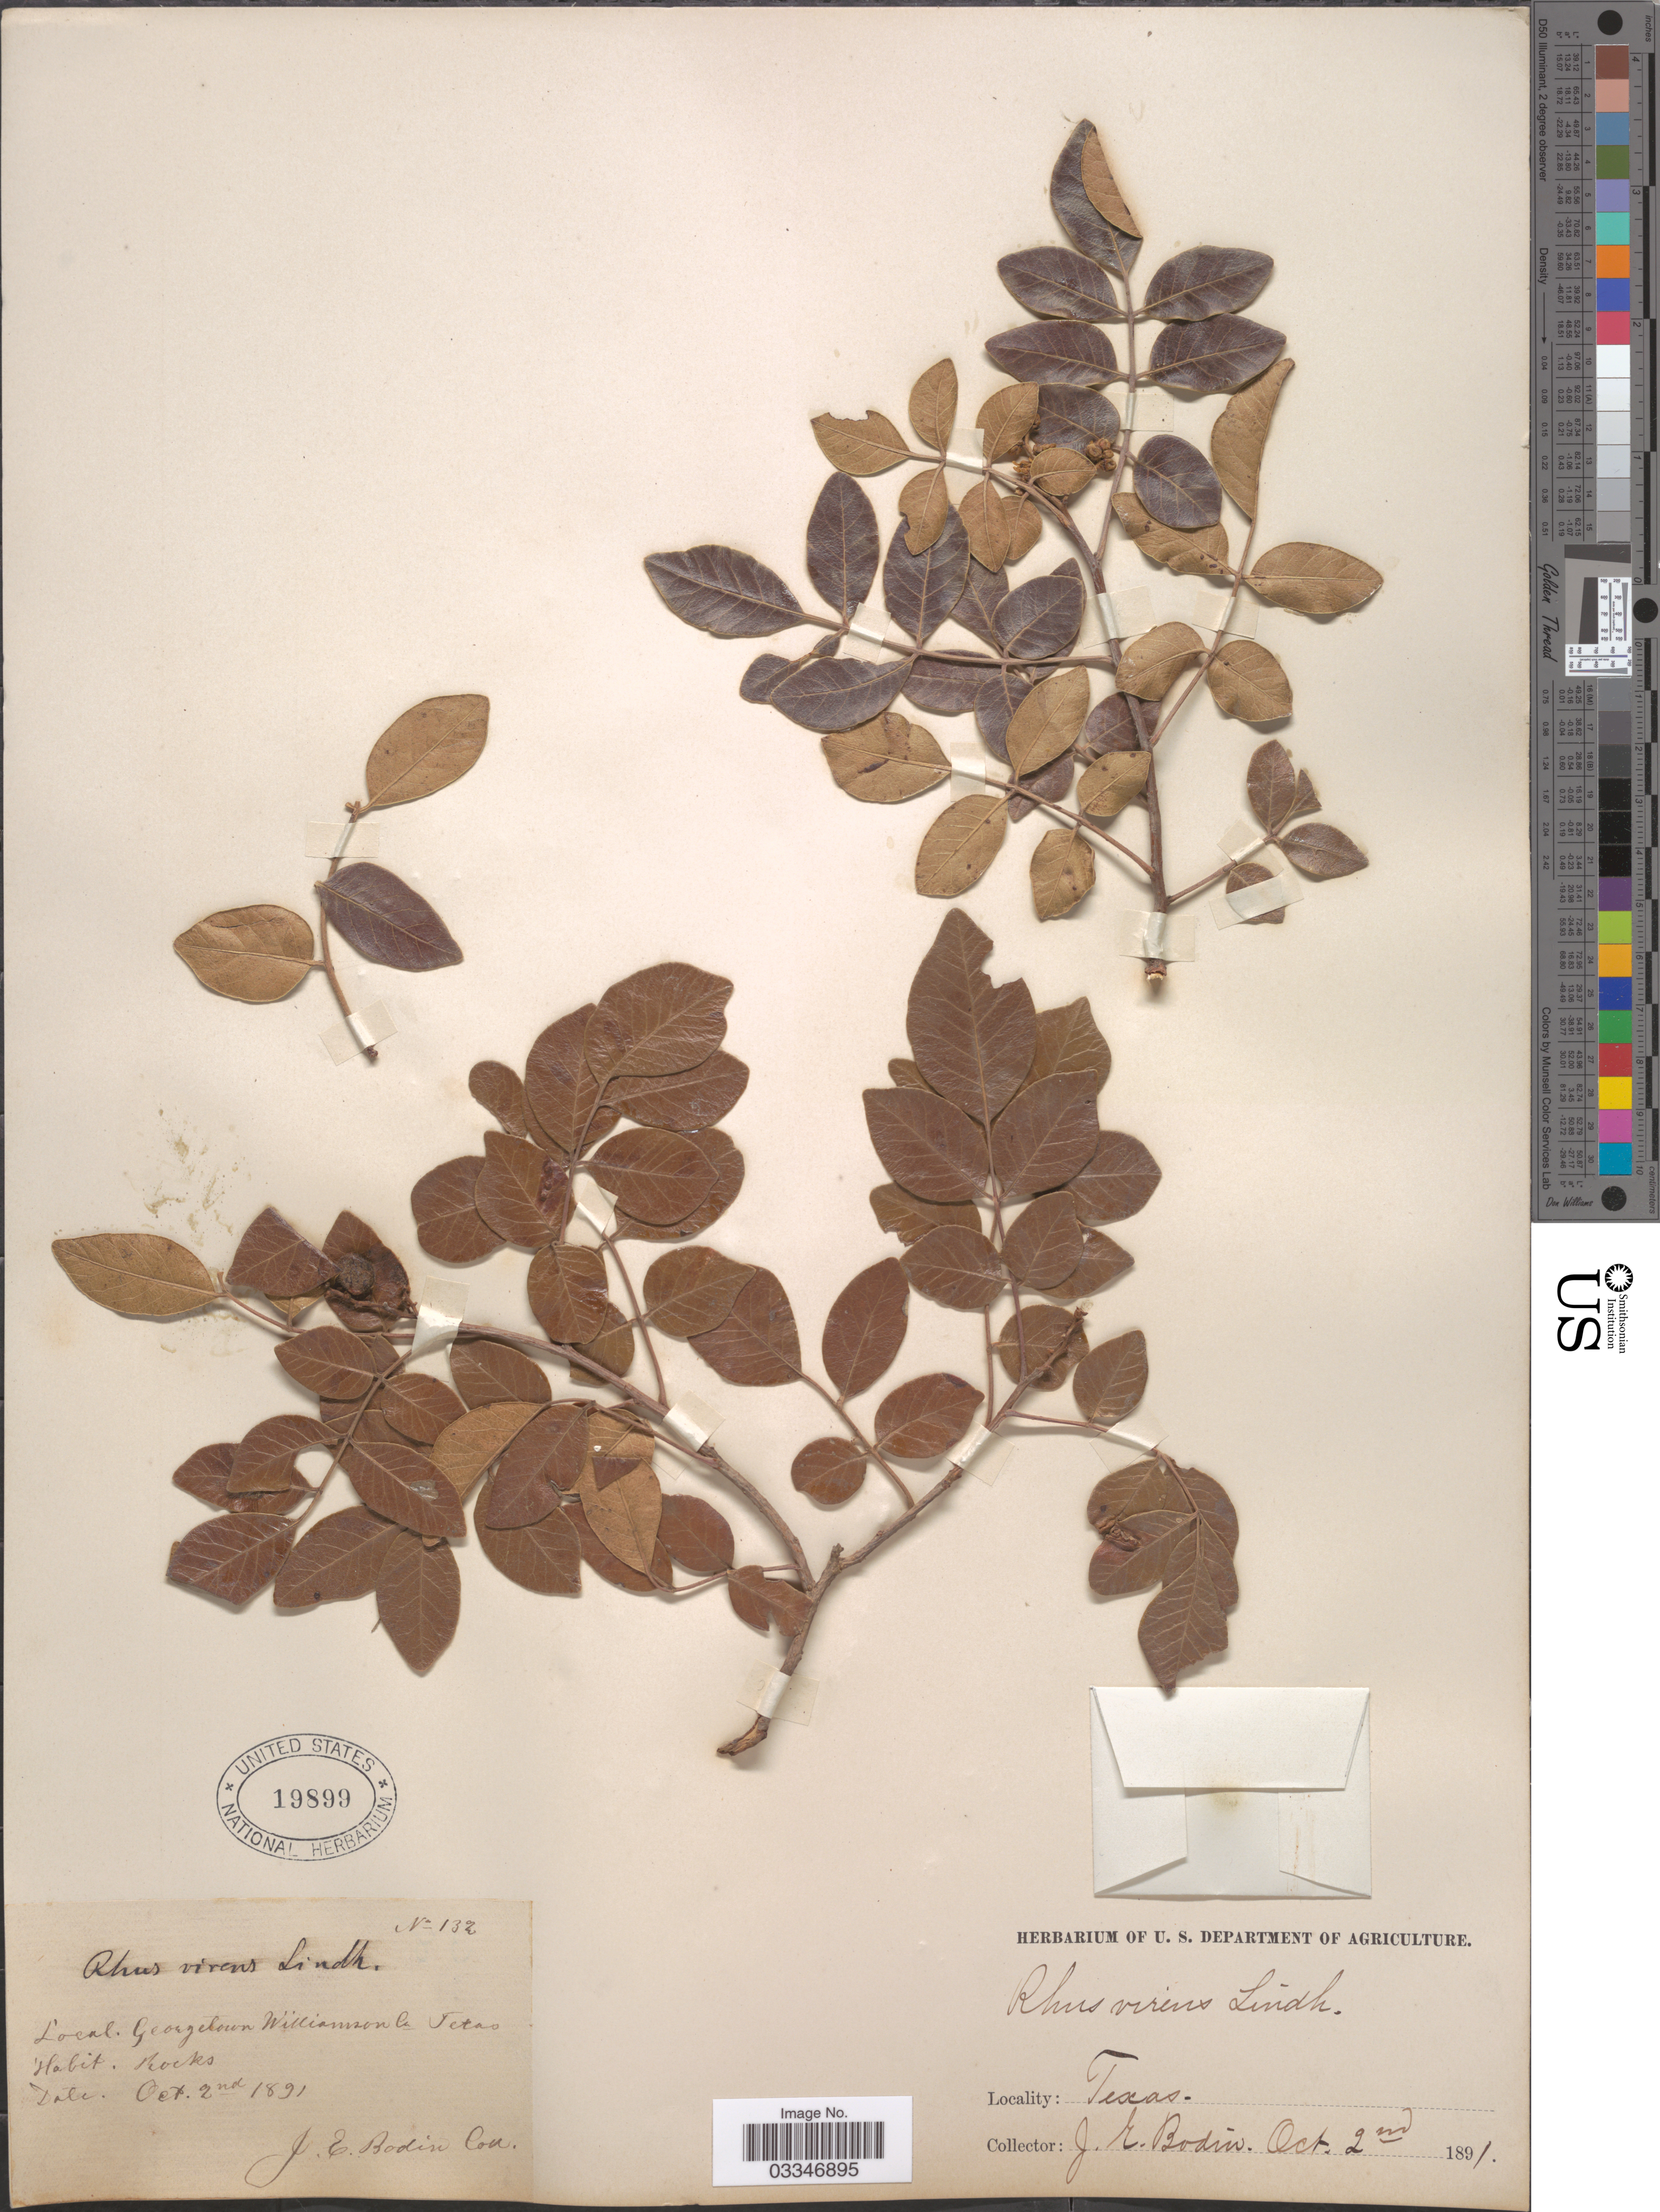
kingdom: Plantae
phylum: Tracheophyta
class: Magnoliopsida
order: Sapindales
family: Anacardiaceae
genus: Rhus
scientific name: Rhus virens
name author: Lindh. ex A. Gray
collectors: J. E. Bodin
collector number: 132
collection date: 1891-10-02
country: United States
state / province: Texas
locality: Georgetown Williamson Co.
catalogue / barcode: US 19899